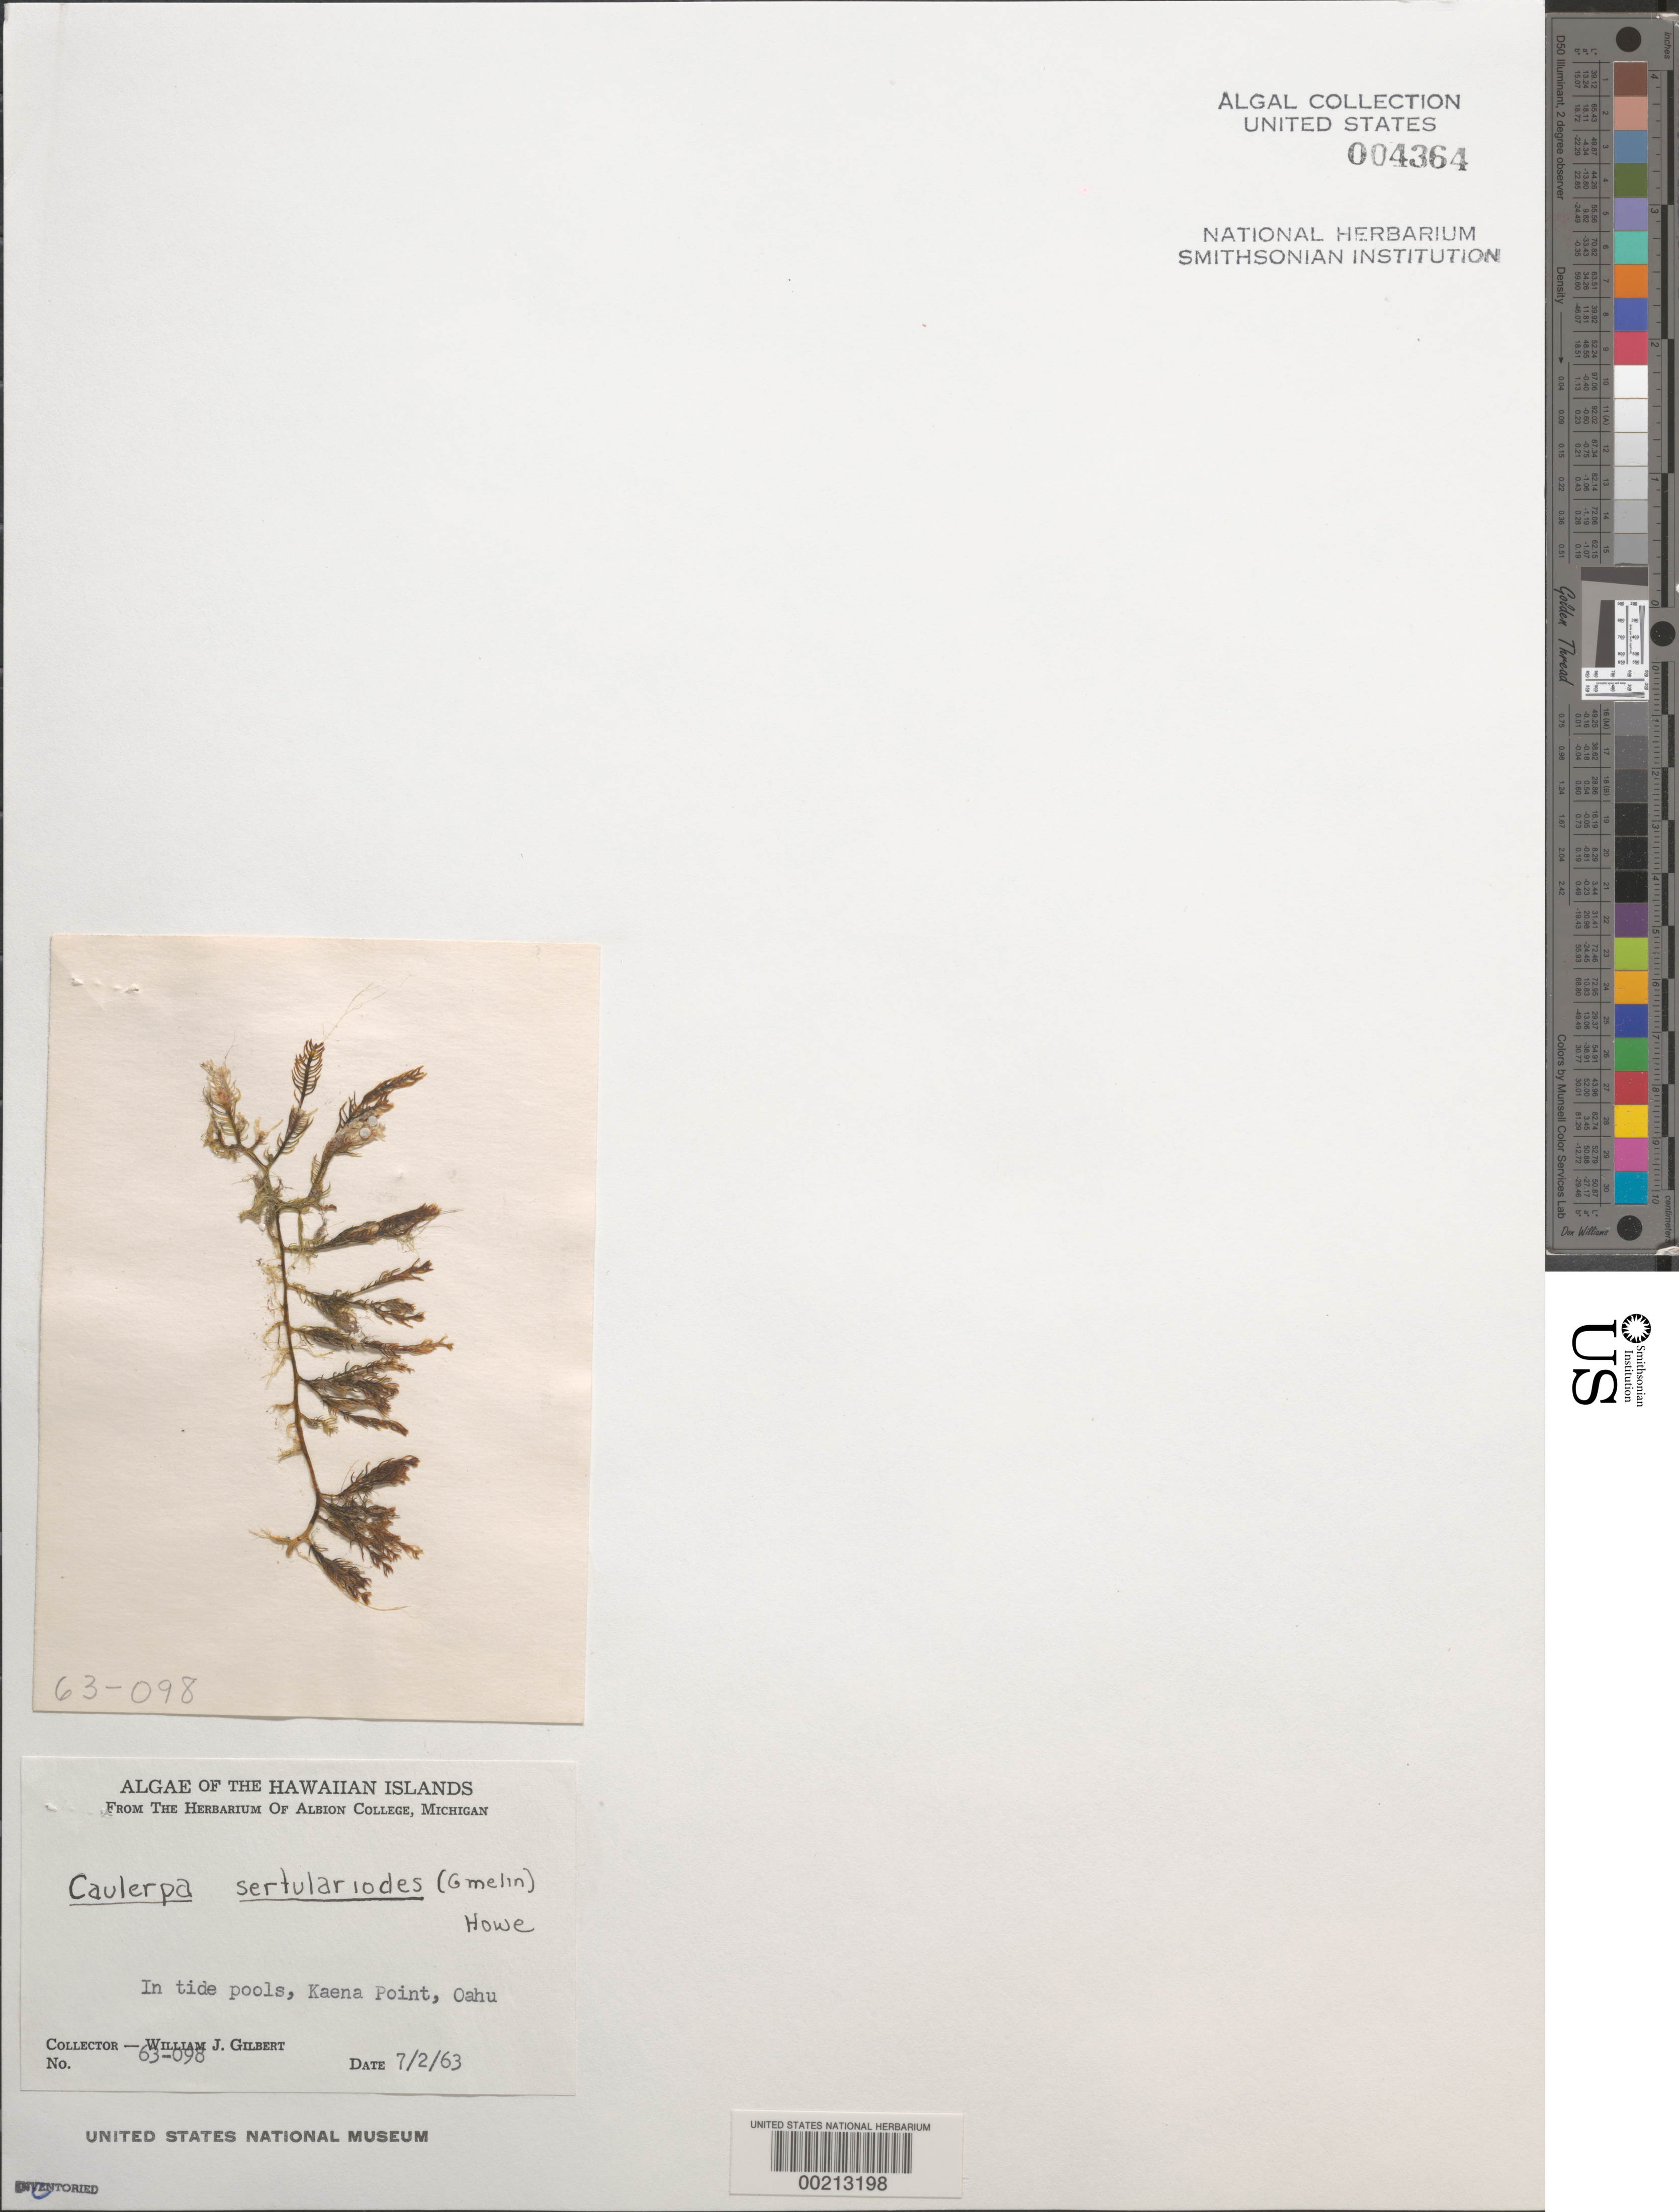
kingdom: Plantae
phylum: Chlorophyta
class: Ulvophyceae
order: Bryopsidales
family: Caulerpaceae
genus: Caulerpa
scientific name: Caulerpa sertularioides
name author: (S.G. Gmel.) M. Howe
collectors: W. J. Gilbert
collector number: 63-098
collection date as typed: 02 Jul 1963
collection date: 1963-07-02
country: United States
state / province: Hawaii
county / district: Honolulu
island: Oahu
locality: Ka'ena Point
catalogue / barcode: US 4364